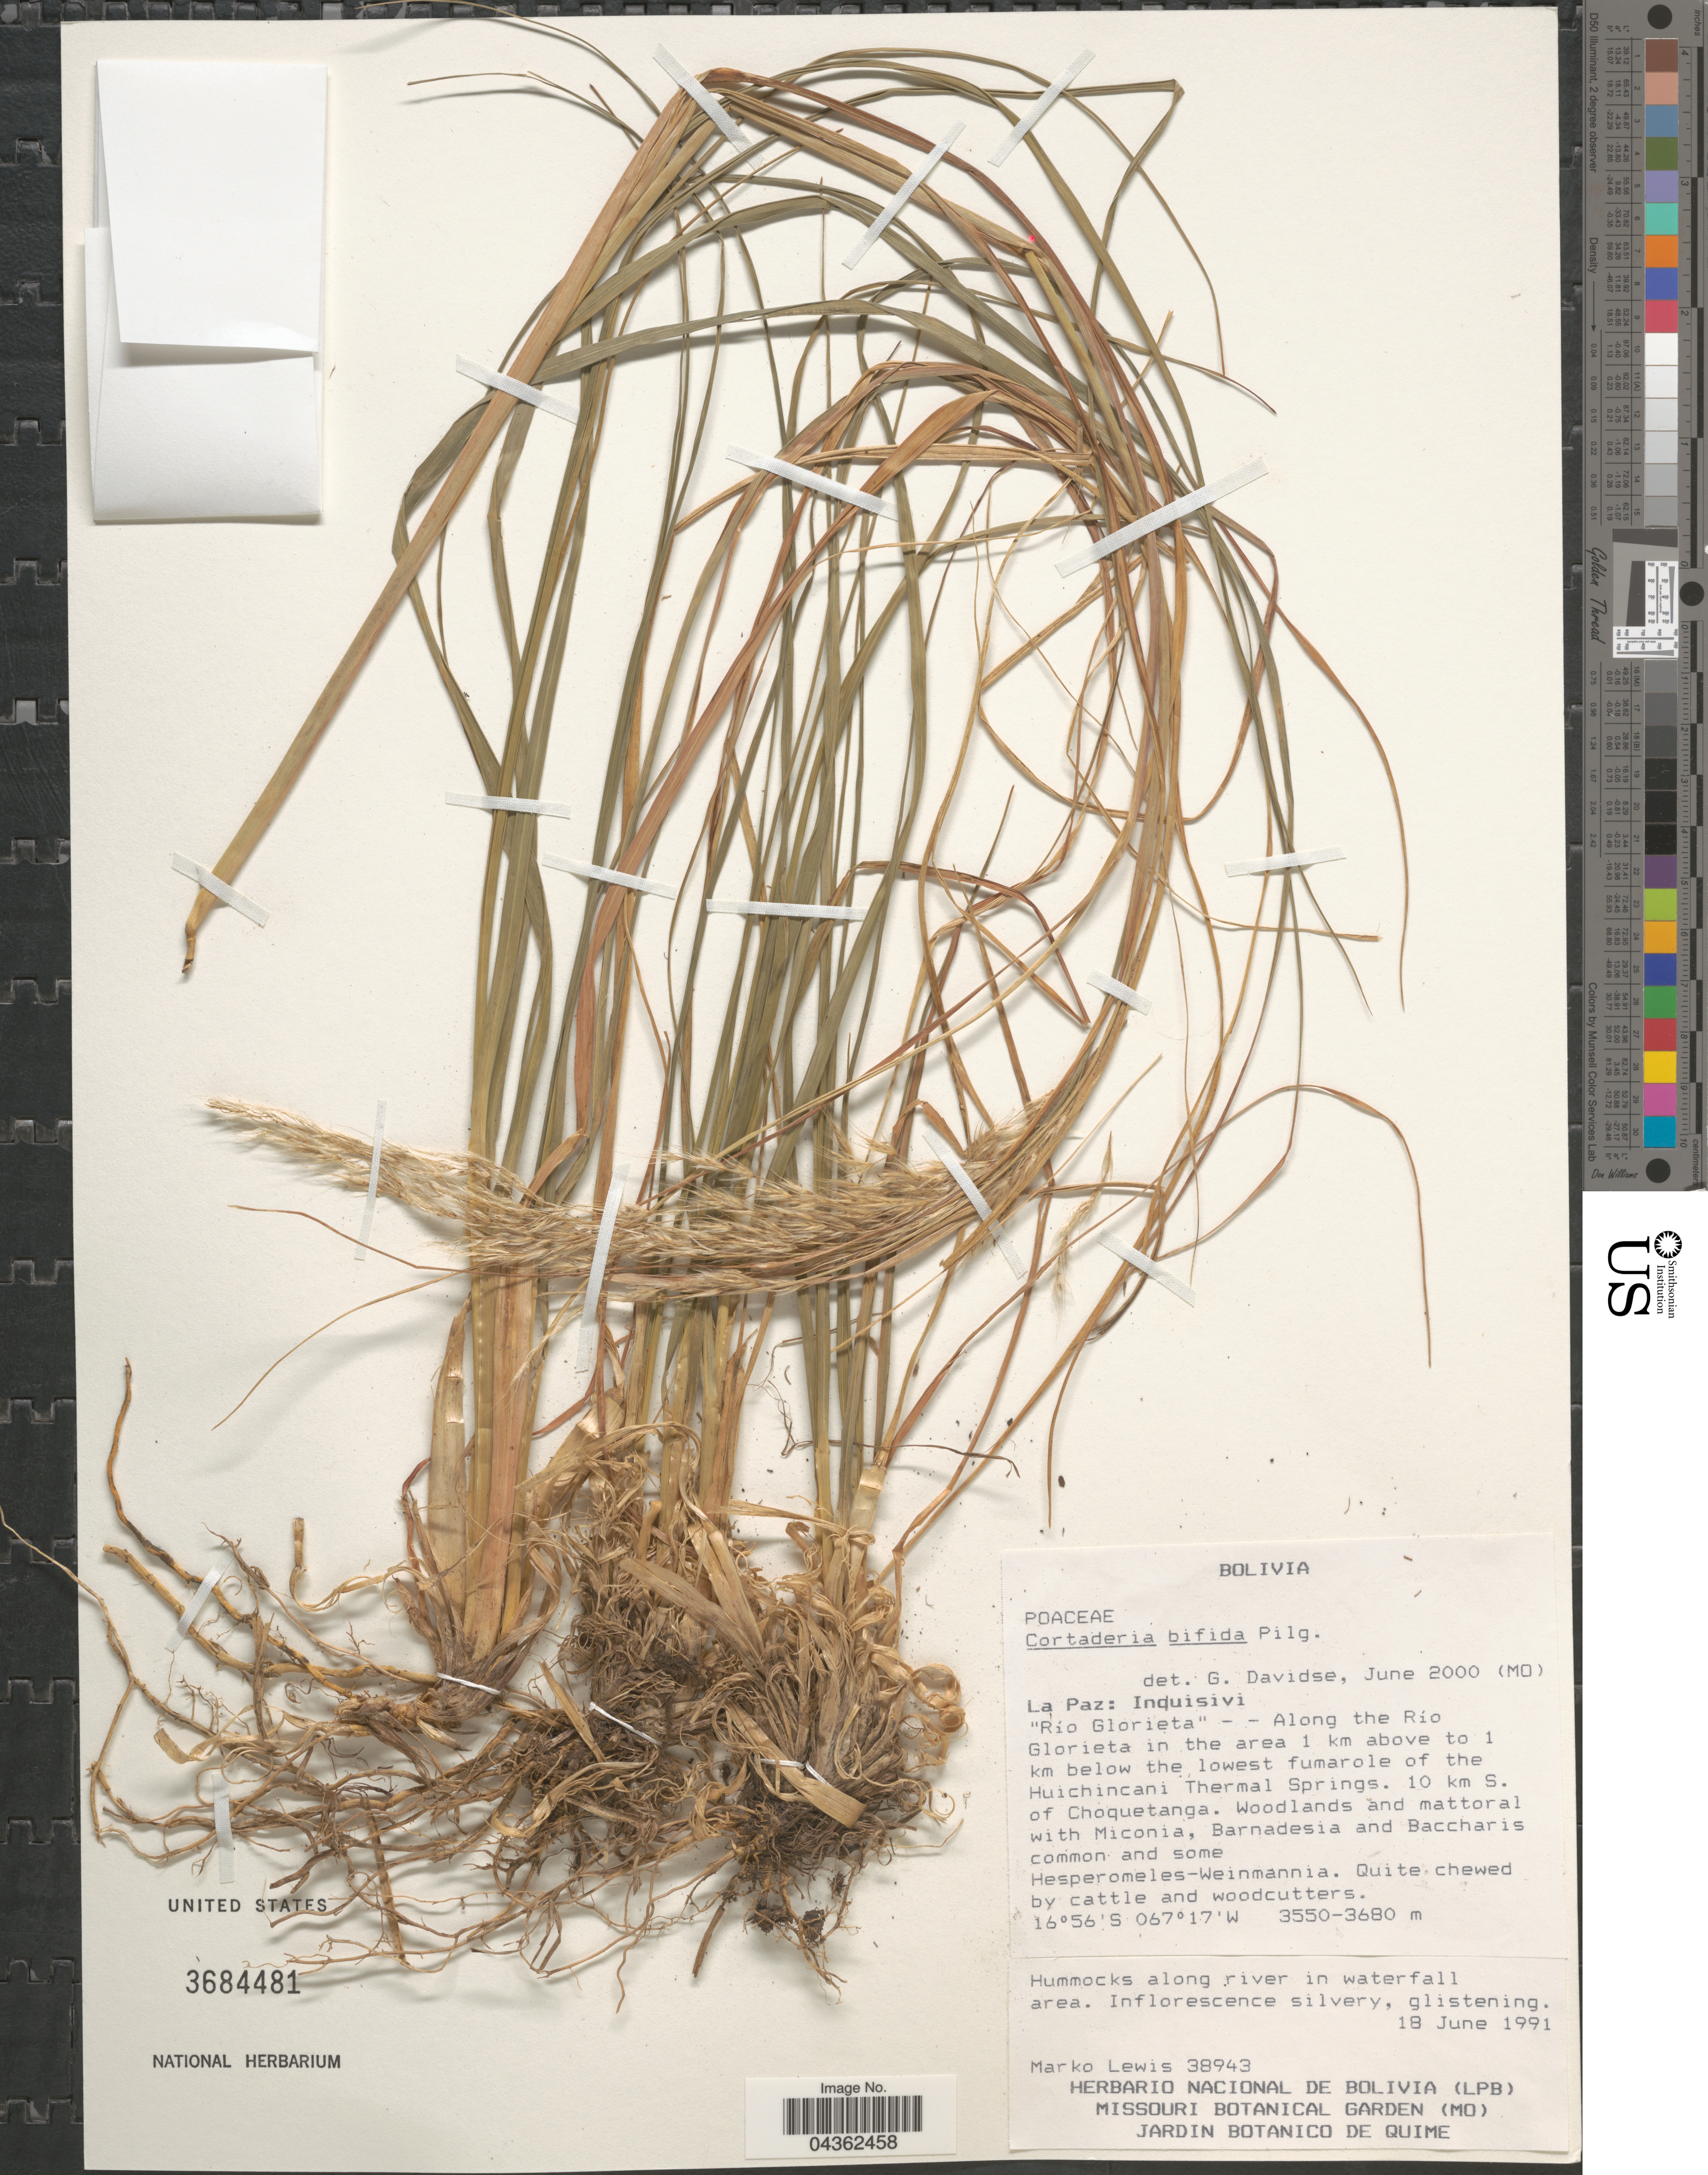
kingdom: Plantae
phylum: Tracheophyta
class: Liliopsida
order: Poales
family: Poaceae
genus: Cortaderia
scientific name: Cortaderia bifida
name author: Pilg.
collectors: M. A. Lewis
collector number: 38943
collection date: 1991-06-18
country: Bolivia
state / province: La Paz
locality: Inquisivi. "Río Glorieta" - Along the Río Glorieta in the area 1 km above to 1 km below the lowest fumarole of the Huichincani Thermal Springs. 10 km S. of Choquetanga.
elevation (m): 3550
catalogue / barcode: US 3684481